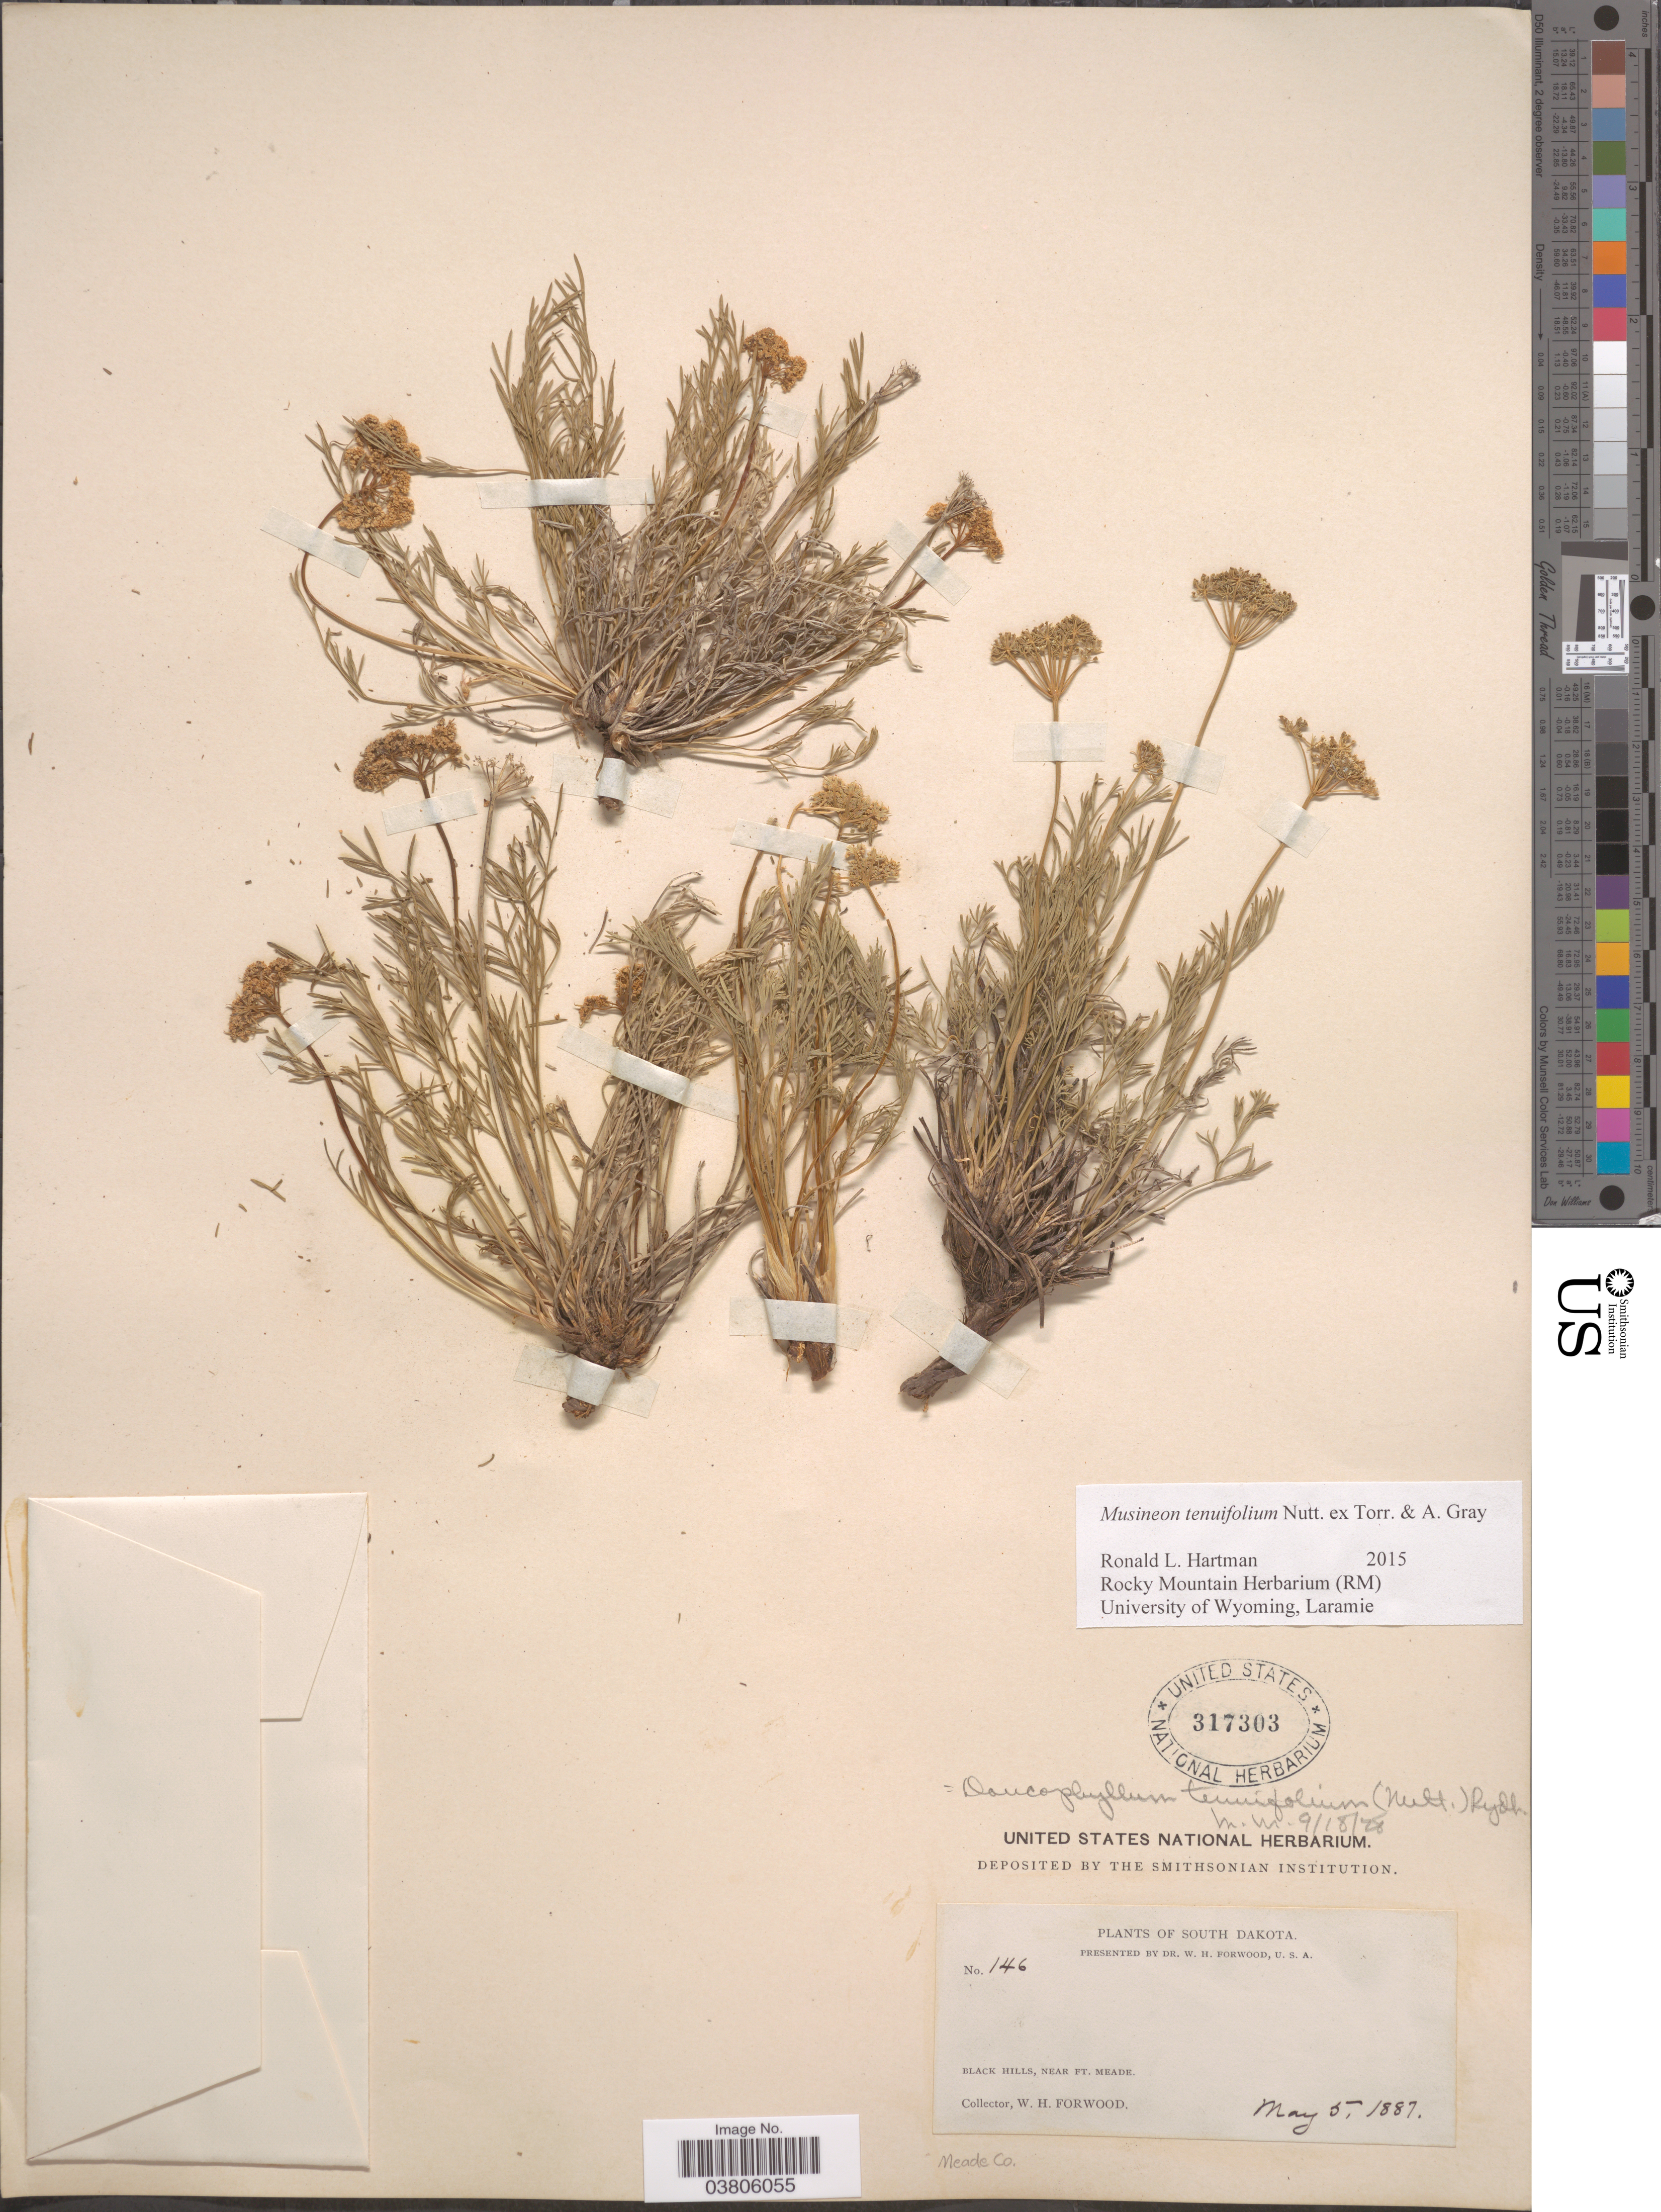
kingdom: Plantae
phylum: Tracheophyta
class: Magnoliopsida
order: Apiales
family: Apiaceae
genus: Musineon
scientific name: Musineon tenuifolium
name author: Nutt.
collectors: W. Forwood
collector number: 146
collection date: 1887-05-05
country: United States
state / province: South Dakota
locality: Black Hills, near Ft. Meade. Meade Co.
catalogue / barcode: US 317303